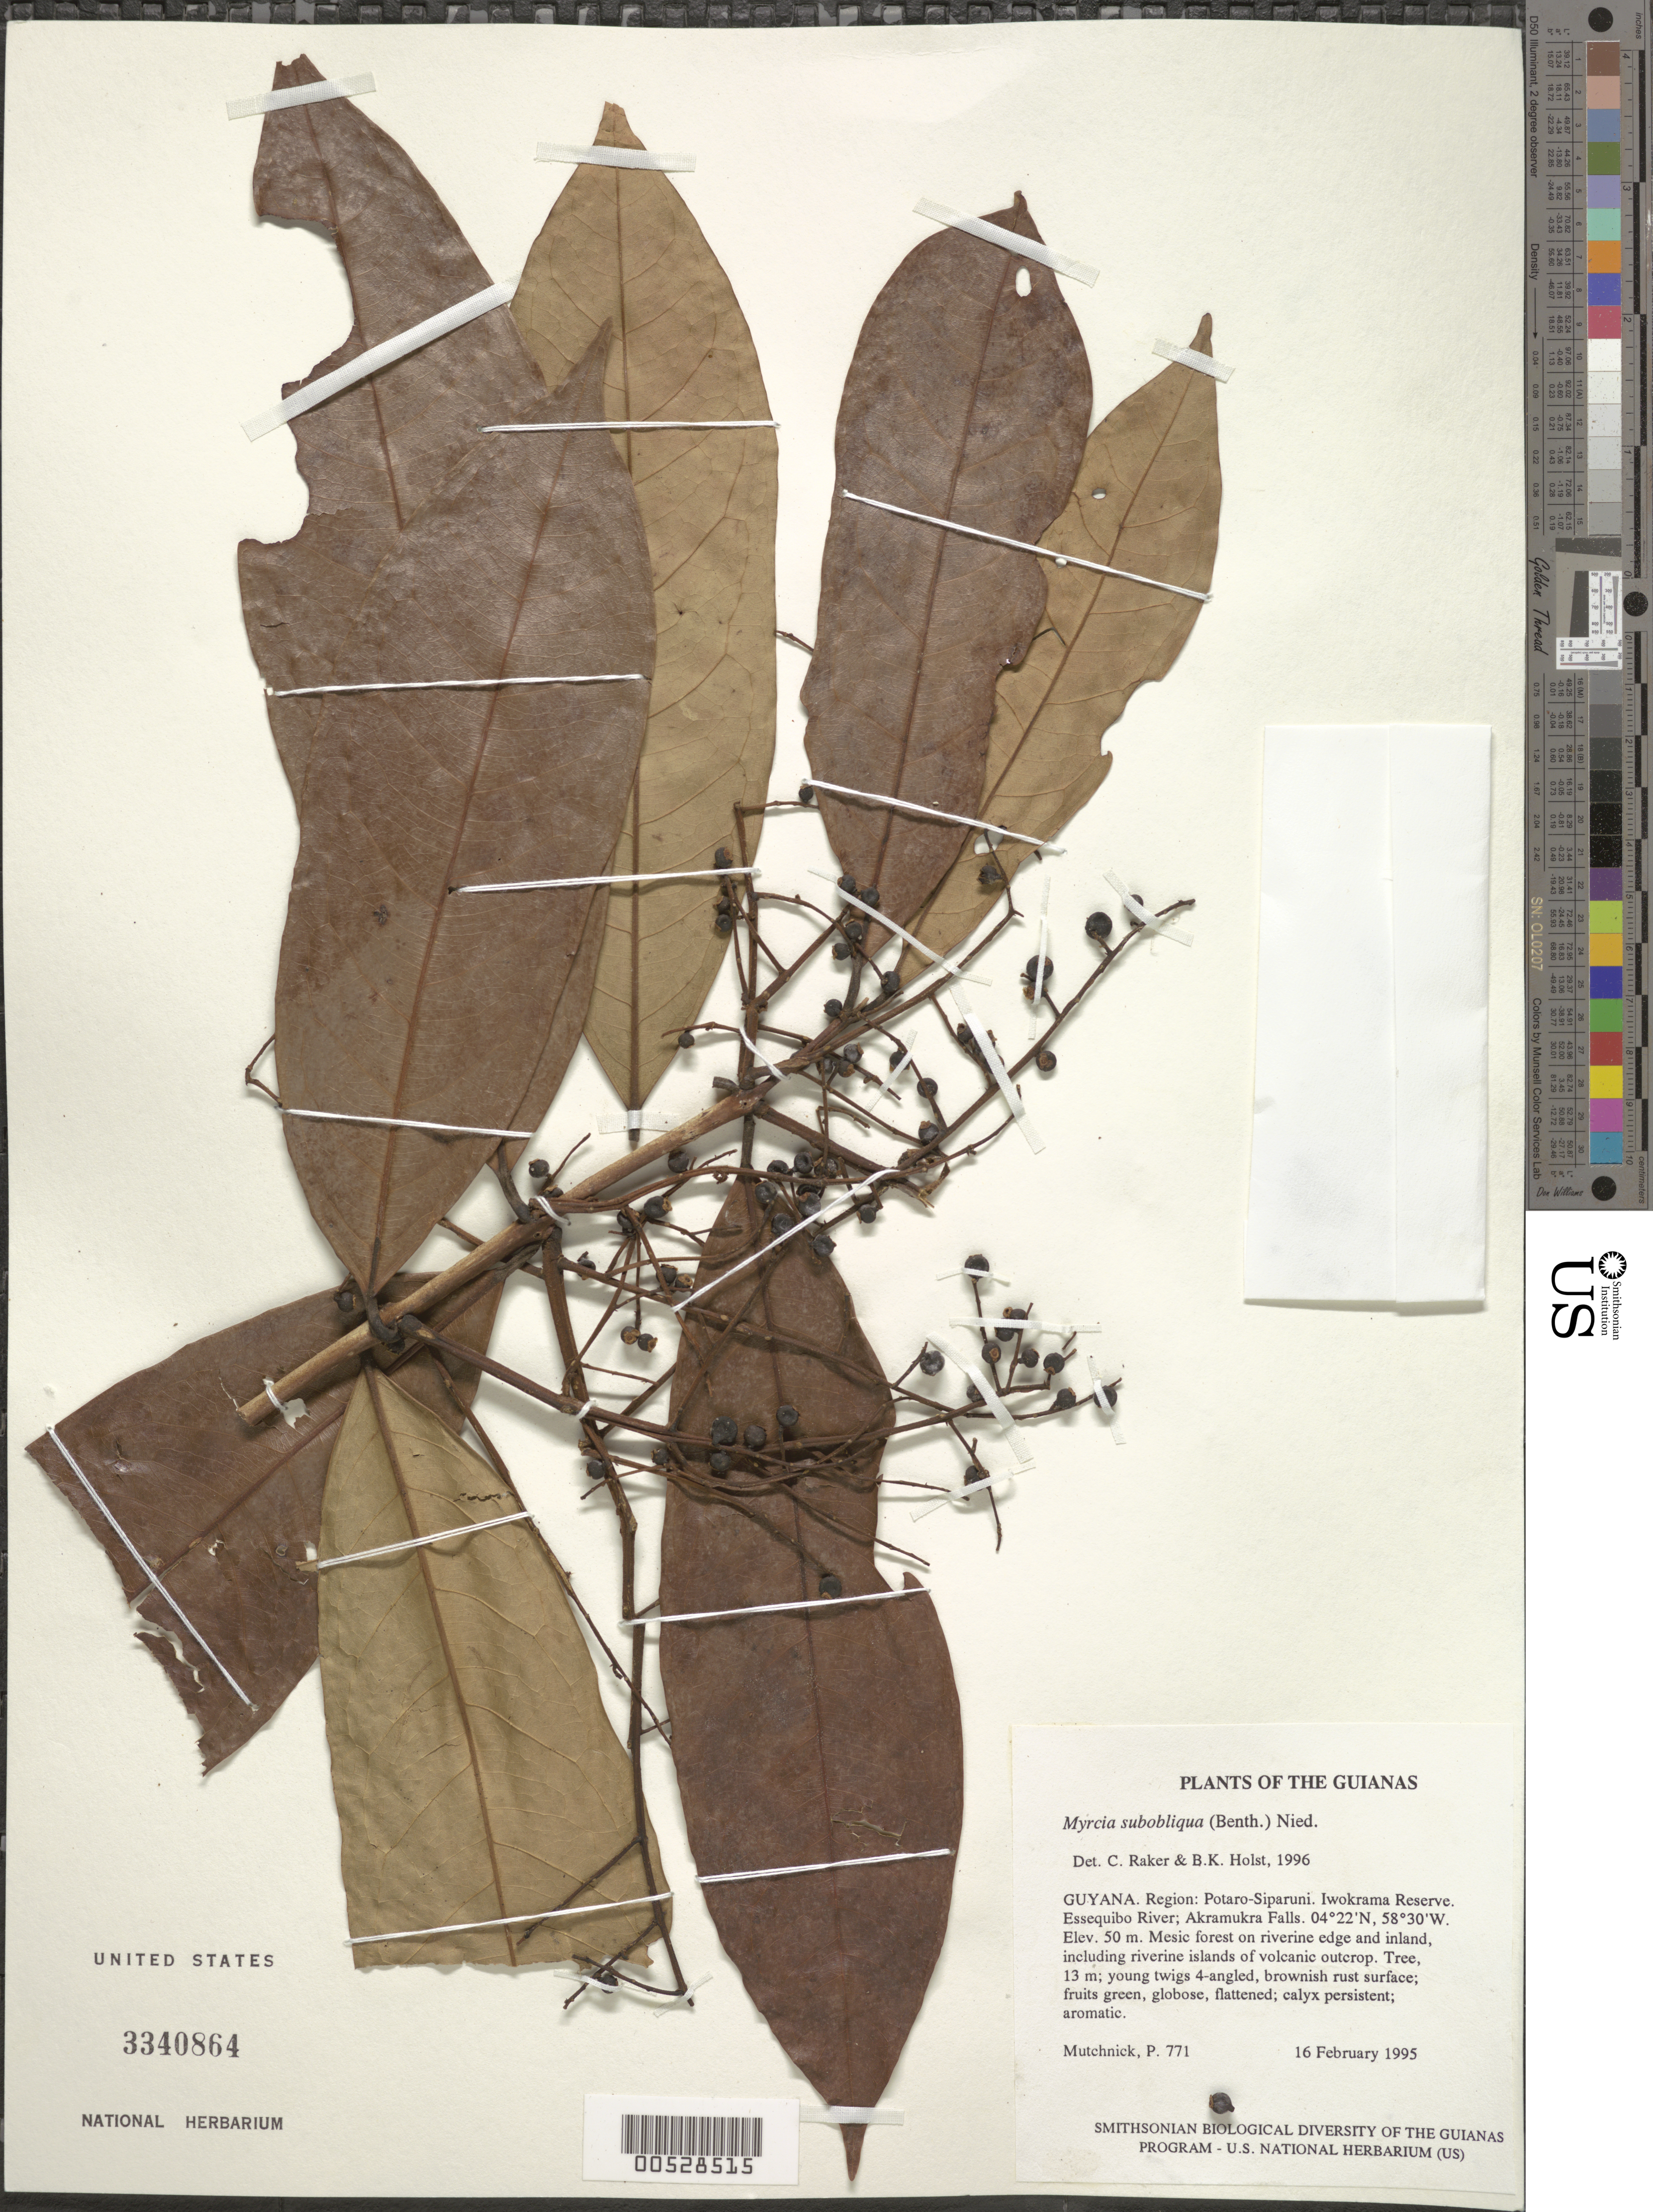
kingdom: Plantae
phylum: Tracheophyta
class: Magnoliopsida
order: Myrtales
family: Myrtaceae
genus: Myrcia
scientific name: Myrcia subobliqua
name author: (Benth.) Neidenzu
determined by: Raker, C.; Holst, Bruce K.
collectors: P. Mutchnick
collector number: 771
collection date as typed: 16 February 1995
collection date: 1995-02-16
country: Guyana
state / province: Potaro-Siparuni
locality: Iwokrama Reserve. Essequibo River; Akramukra Falls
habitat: Mesic forest on riverine edge and inland, including riverine islands of volcanic outcrop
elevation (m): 50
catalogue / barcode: US 3340864